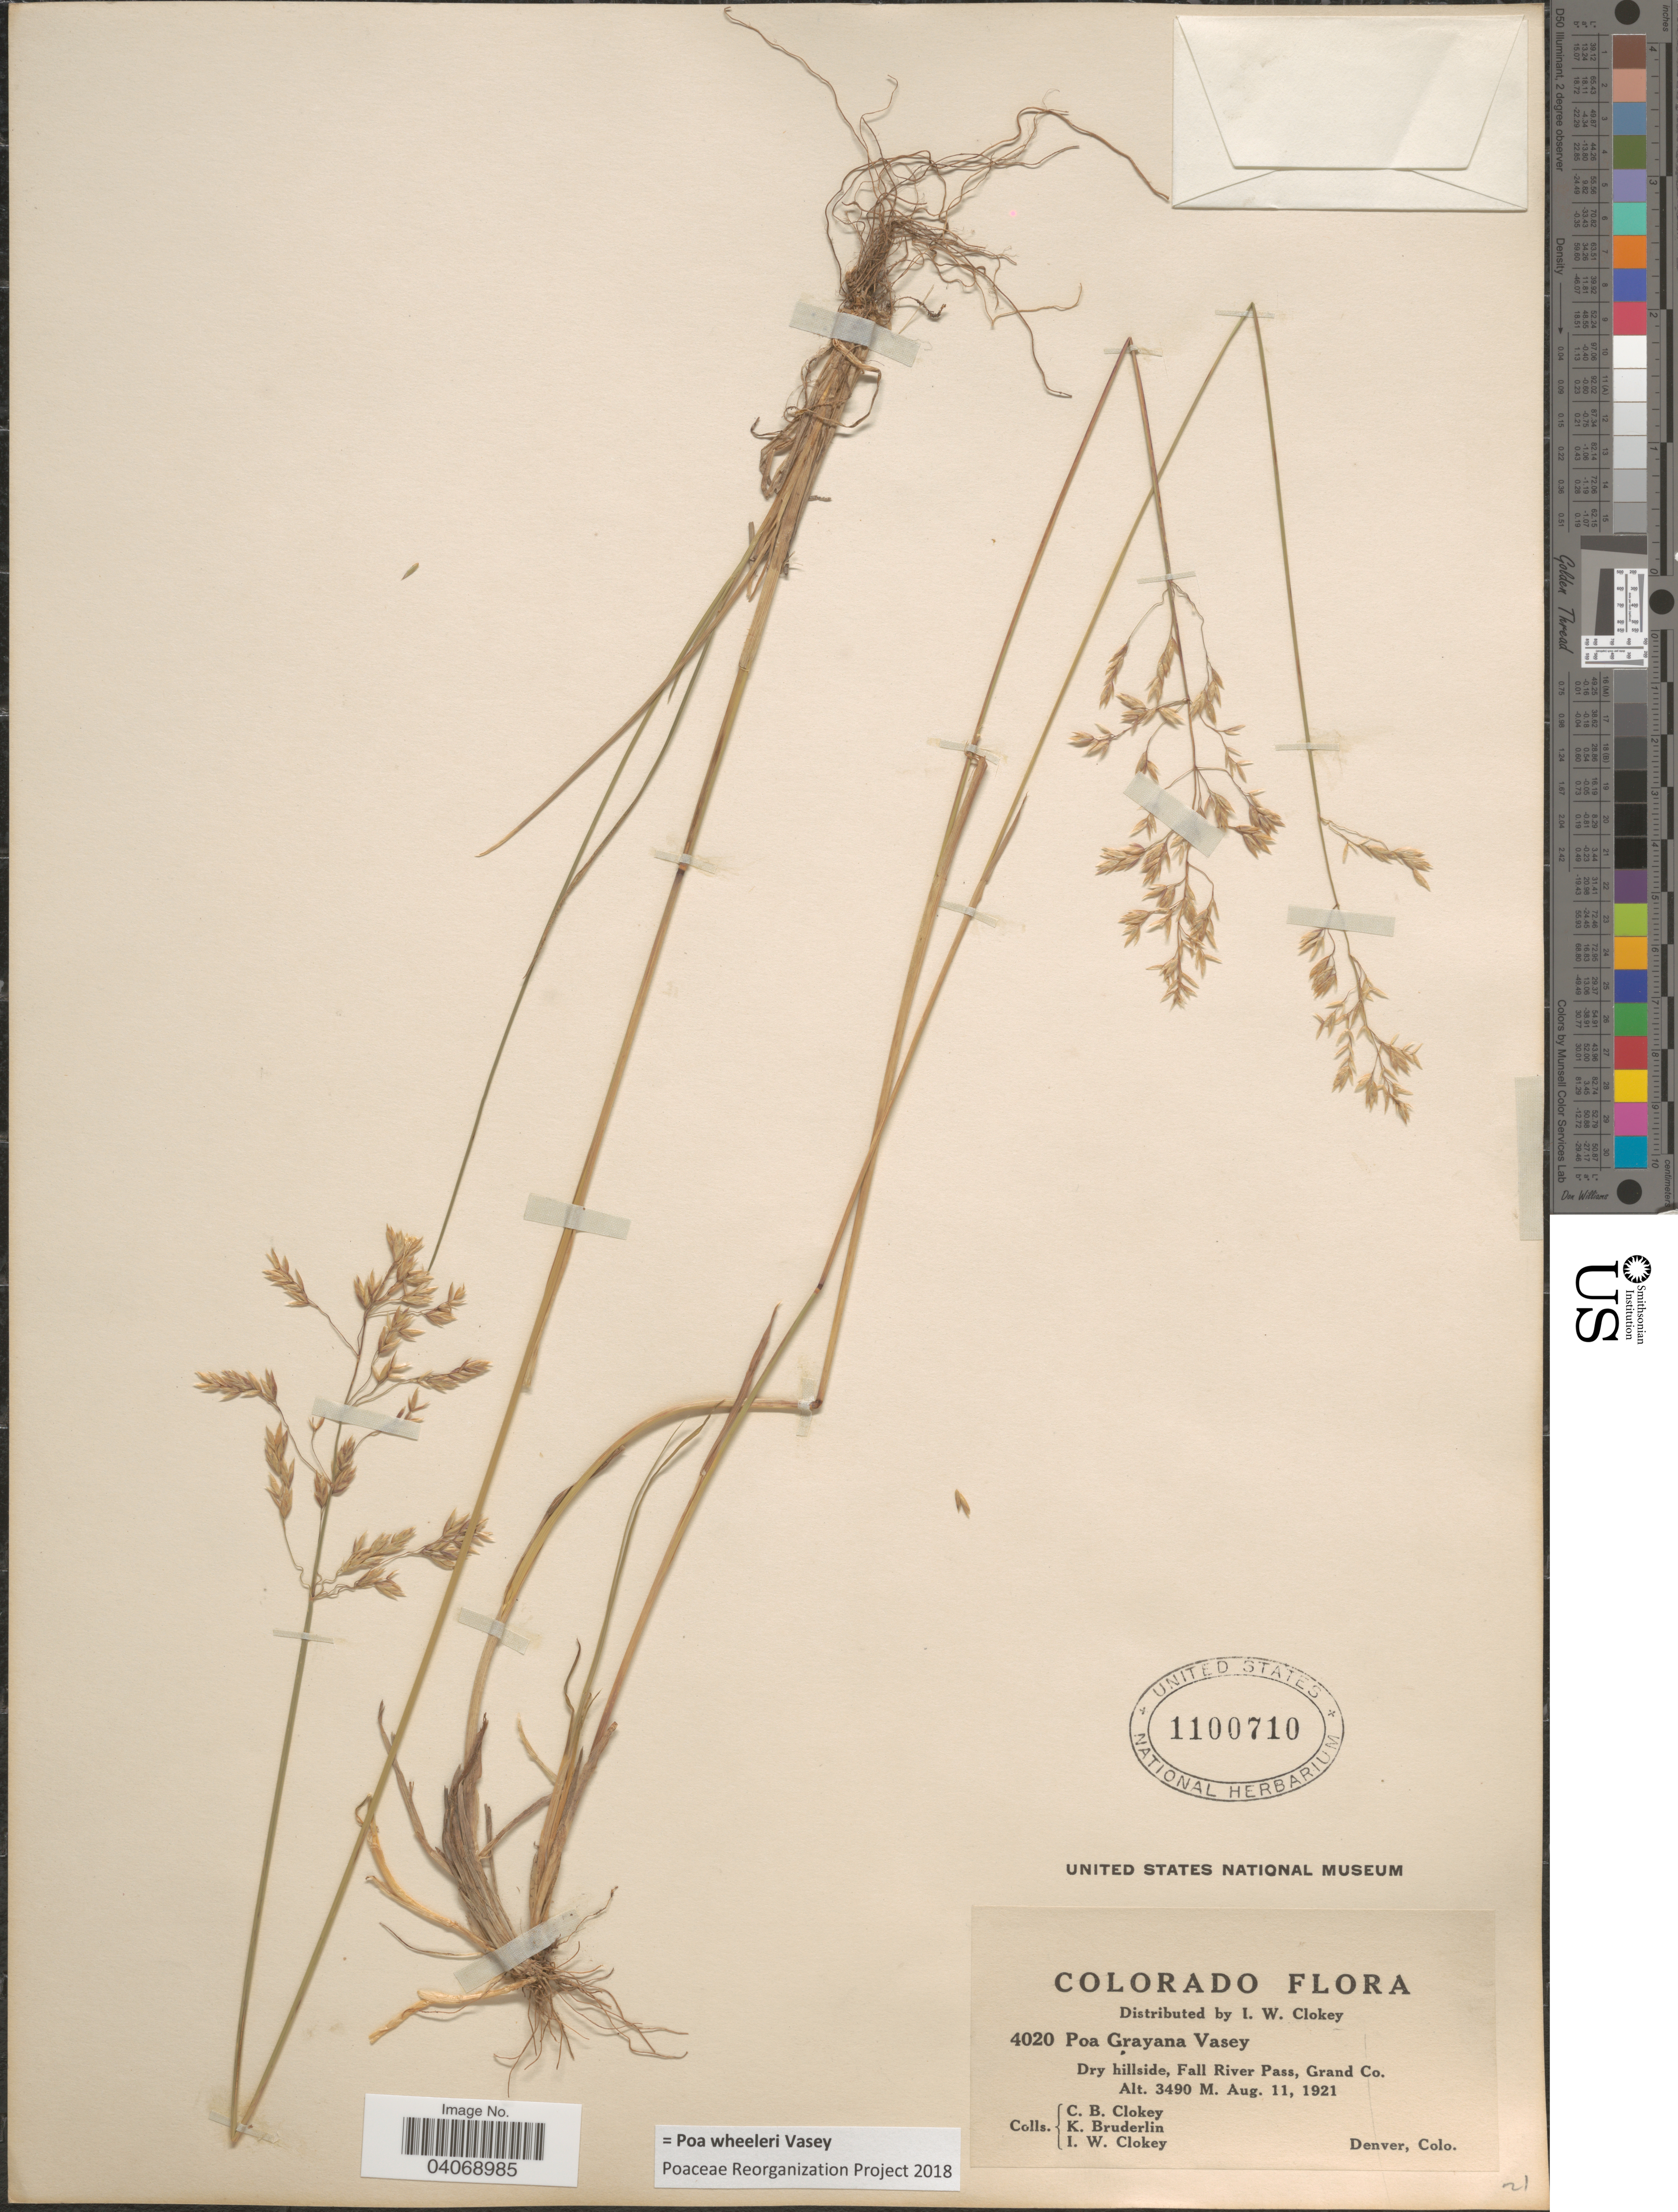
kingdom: Plantae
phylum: Tracheophyta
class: Liliopsida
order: Poales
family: Poaceae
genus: Poa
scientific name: Poa wheeleri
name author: Vasey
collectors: C. Clokey, K. Bruderlin & I. W. Clokey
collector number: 4020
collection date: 1921-08-11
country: United States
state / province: Colorado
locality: Dry hillside, Fall River Pass, Grand Co.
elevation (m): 3490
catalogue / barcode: US 1100710